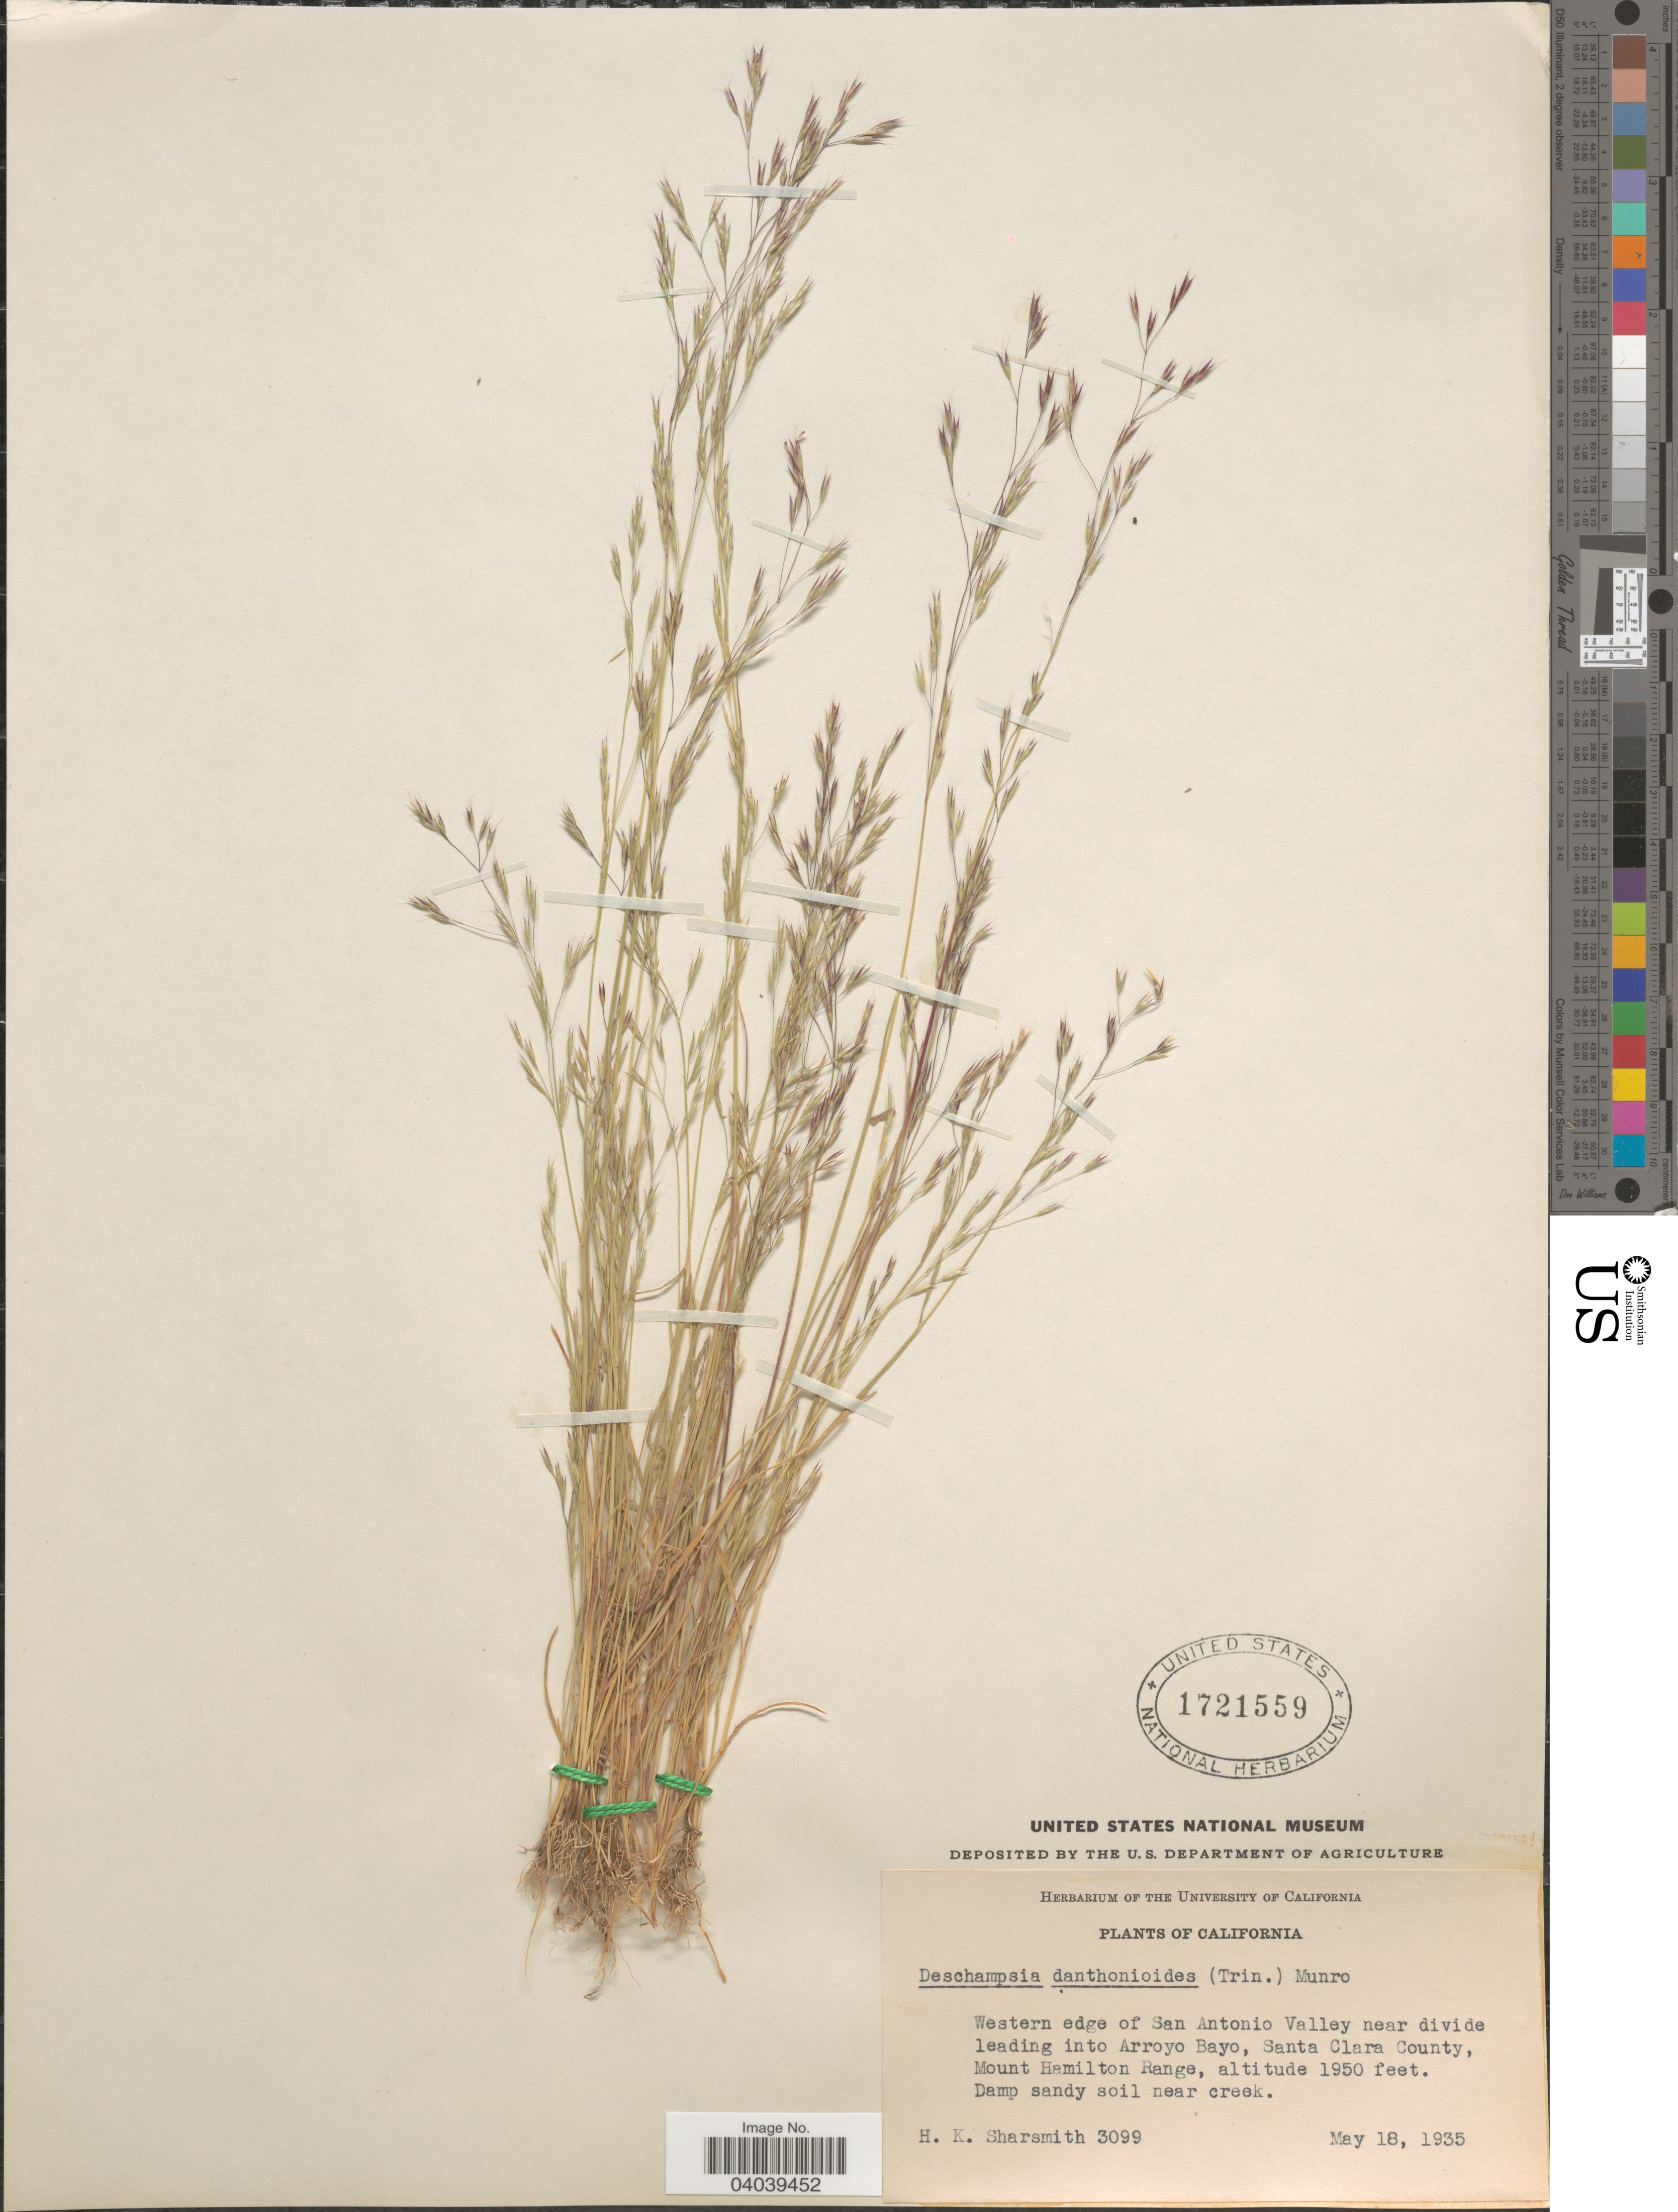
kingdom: Plantae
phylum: Tracheophyta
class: Liliopsida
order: Poales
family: Poaceae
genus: Deschampsia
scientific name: Deschampsia danthonioides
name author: (Trin.) Munro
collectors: H. Sharsmith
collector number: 3099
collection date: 1935-05-18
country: United States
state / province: California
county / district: Santa Clara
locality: Western edge of San Antonio Valley near divide leading into Arroyo Bayo, Santa Clara County, Mount Hamilton Range.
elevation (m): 594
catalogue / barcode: US 1721559